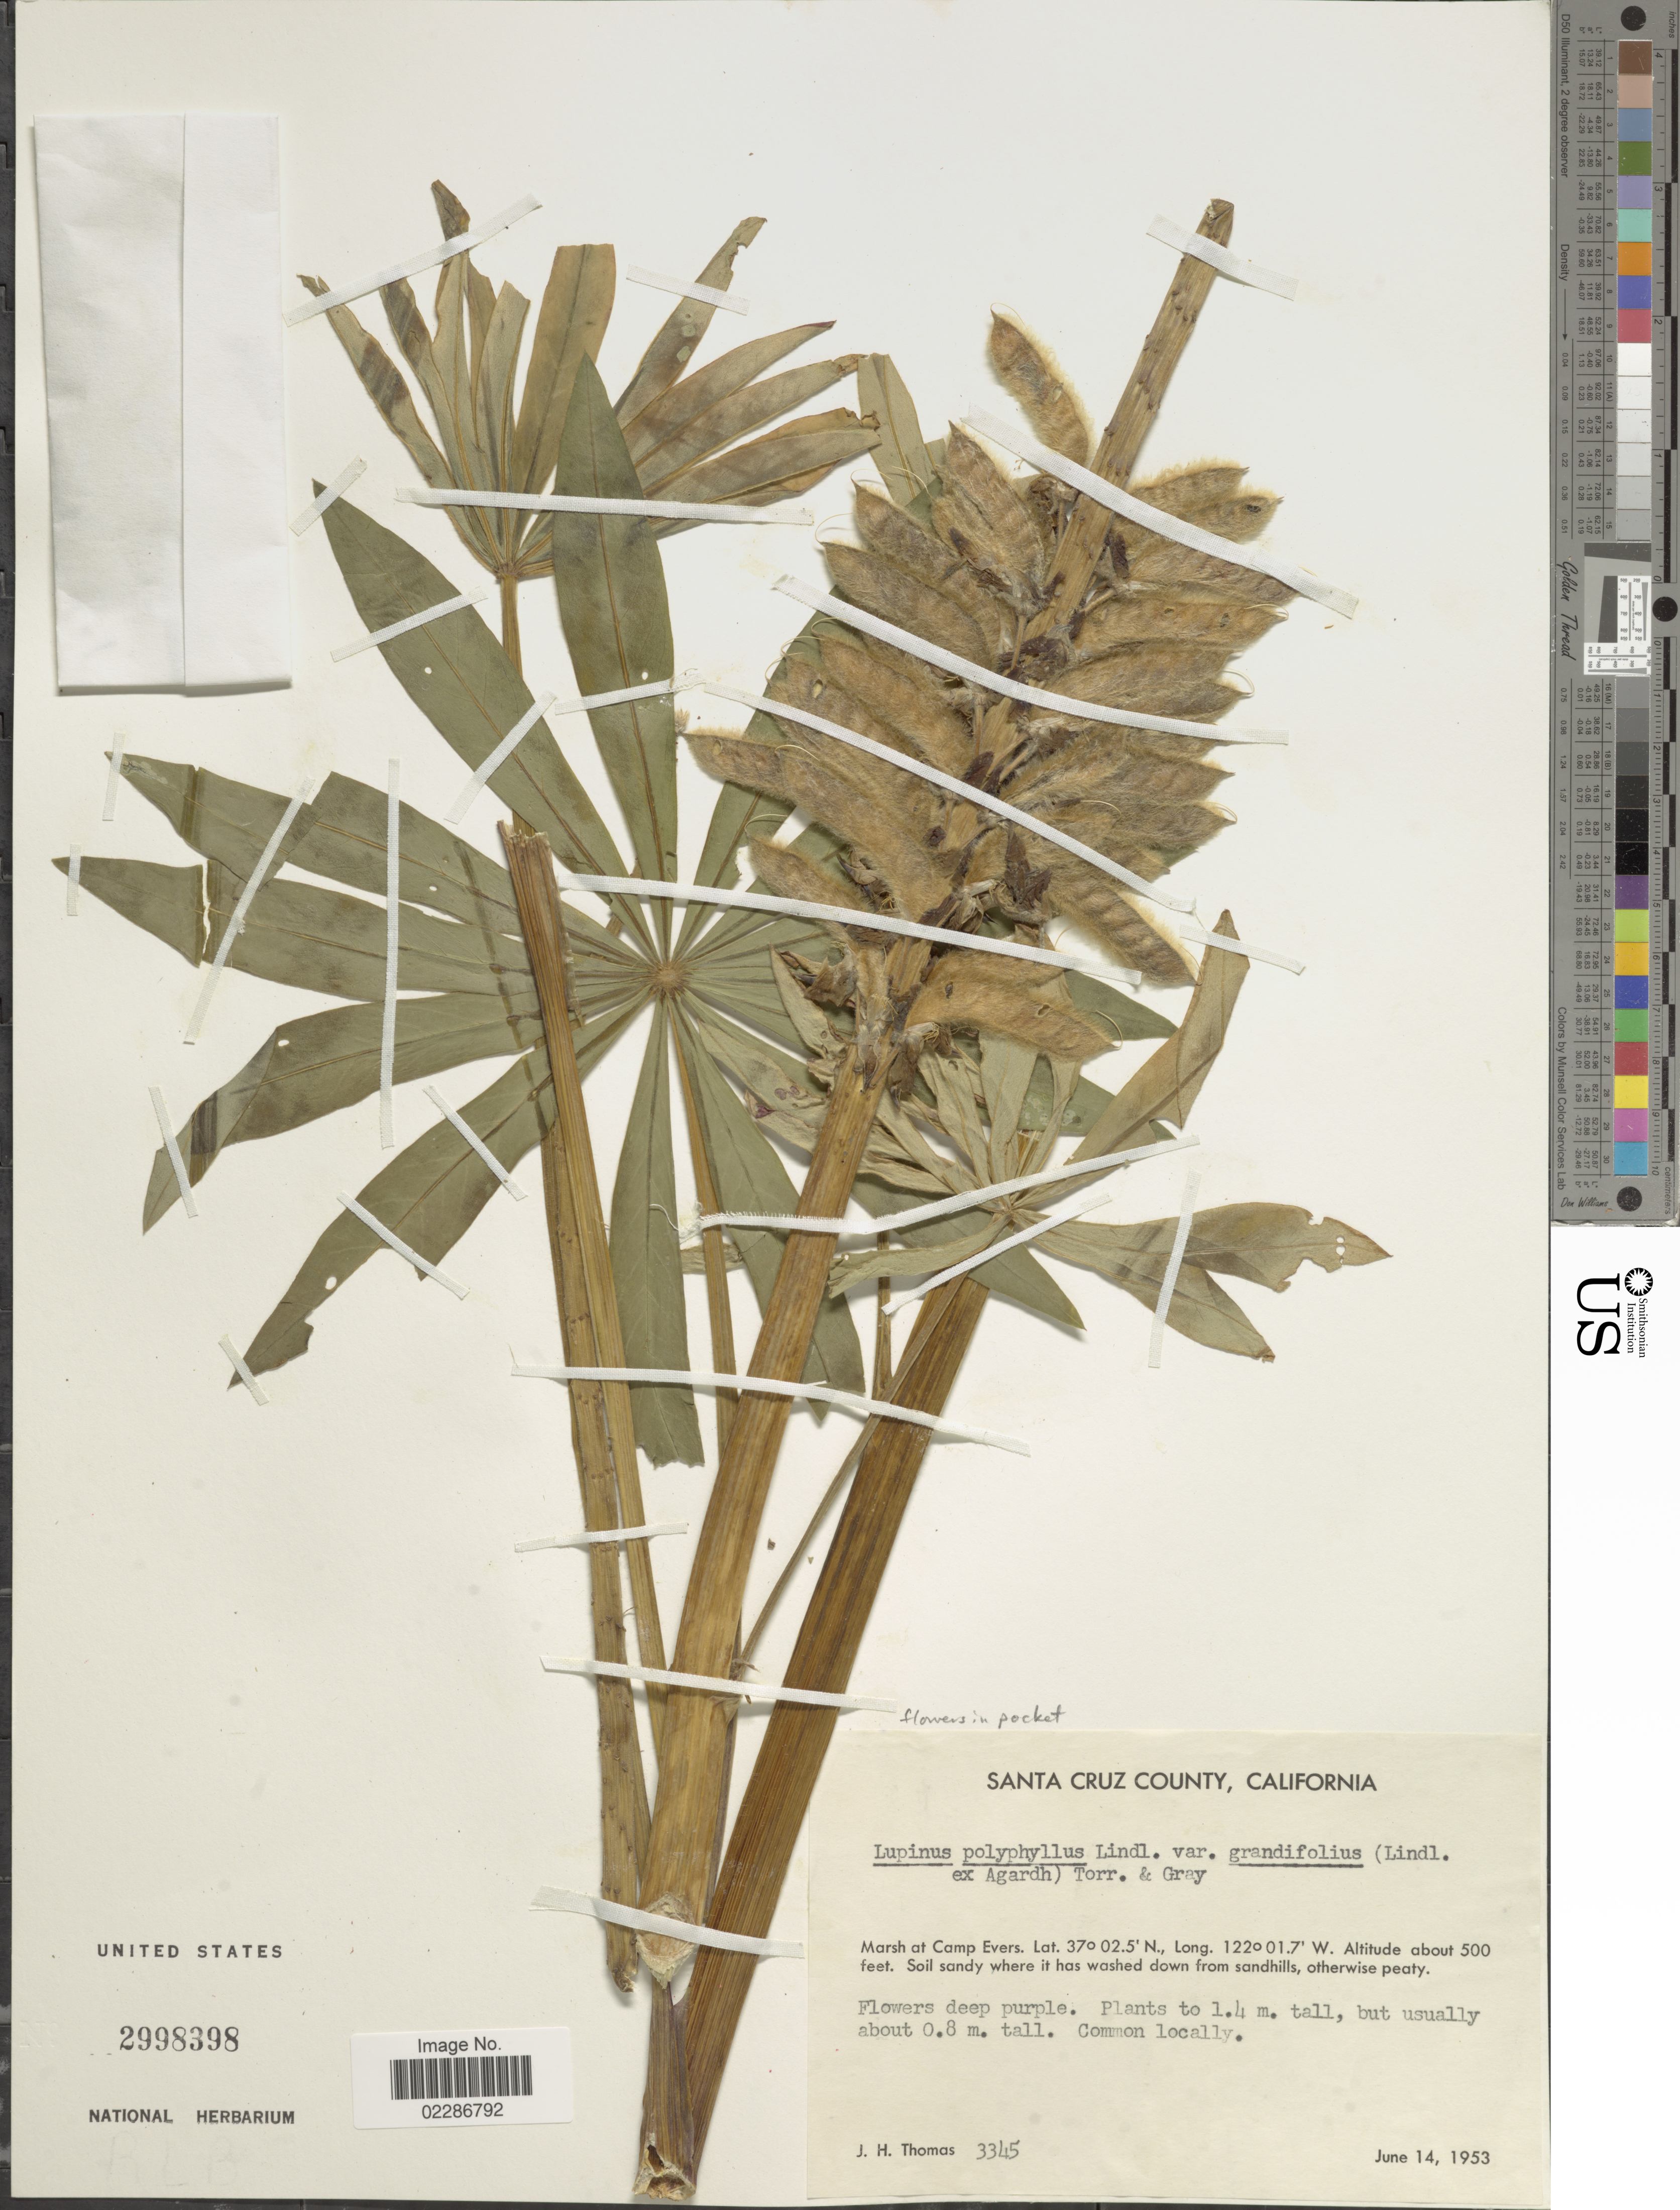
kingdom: Plantae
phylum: Tracheophyta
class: Magnoliopsida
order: Fabales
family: Fabaceae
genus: Lupinus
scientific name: Lupinus polyphyllus subsp. superbus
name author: (A. Heller) Munz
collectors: J. H. Thomas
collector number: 3345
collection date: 1953-06-14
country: United States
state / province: California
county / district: Santa Cruz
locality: Santa Cruz County, Marsh at Camp Evers, Soil sandy where it has washed down from sandhills, otherwise peaty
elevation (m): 152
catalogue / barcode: US 2998398